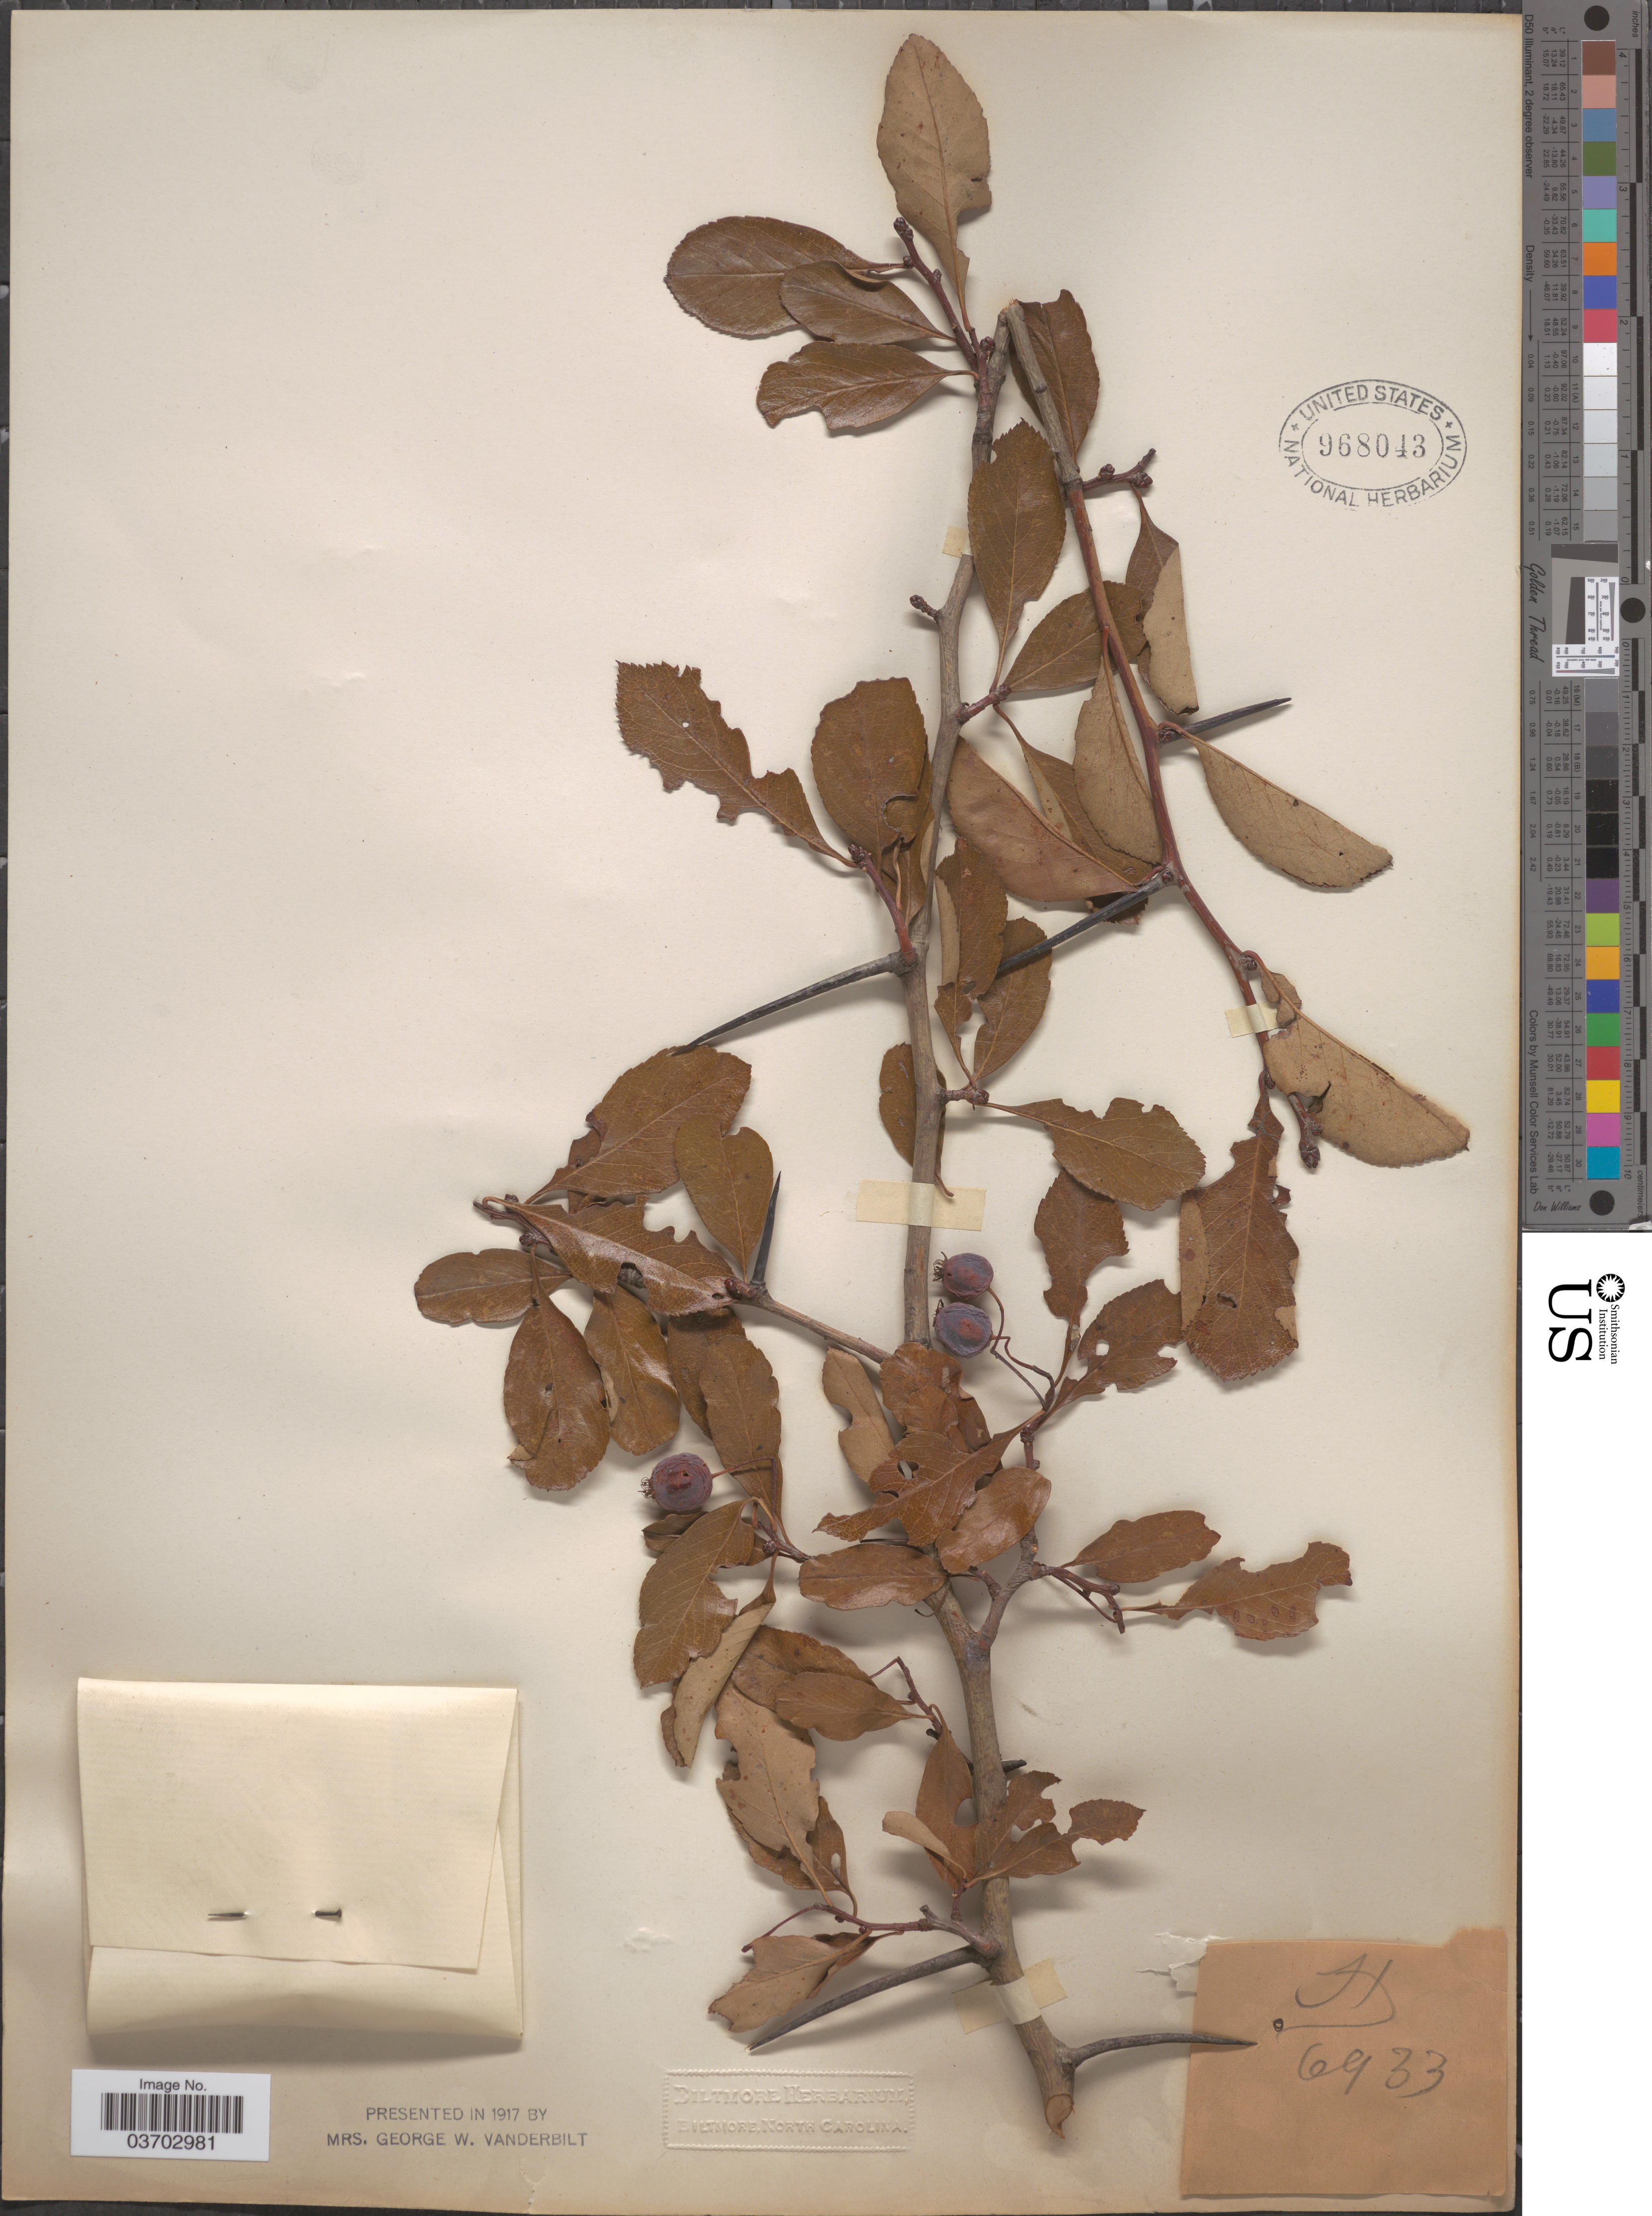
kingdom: Plantae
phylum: Tracheophyta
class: Magnoliopsida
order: Rosales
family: Rosaceae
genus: Crataegus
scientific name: Crataegus sp.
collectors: ex herb. Biltmore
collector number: H/6933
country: United States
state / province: North Carolina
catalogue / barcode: US 968043